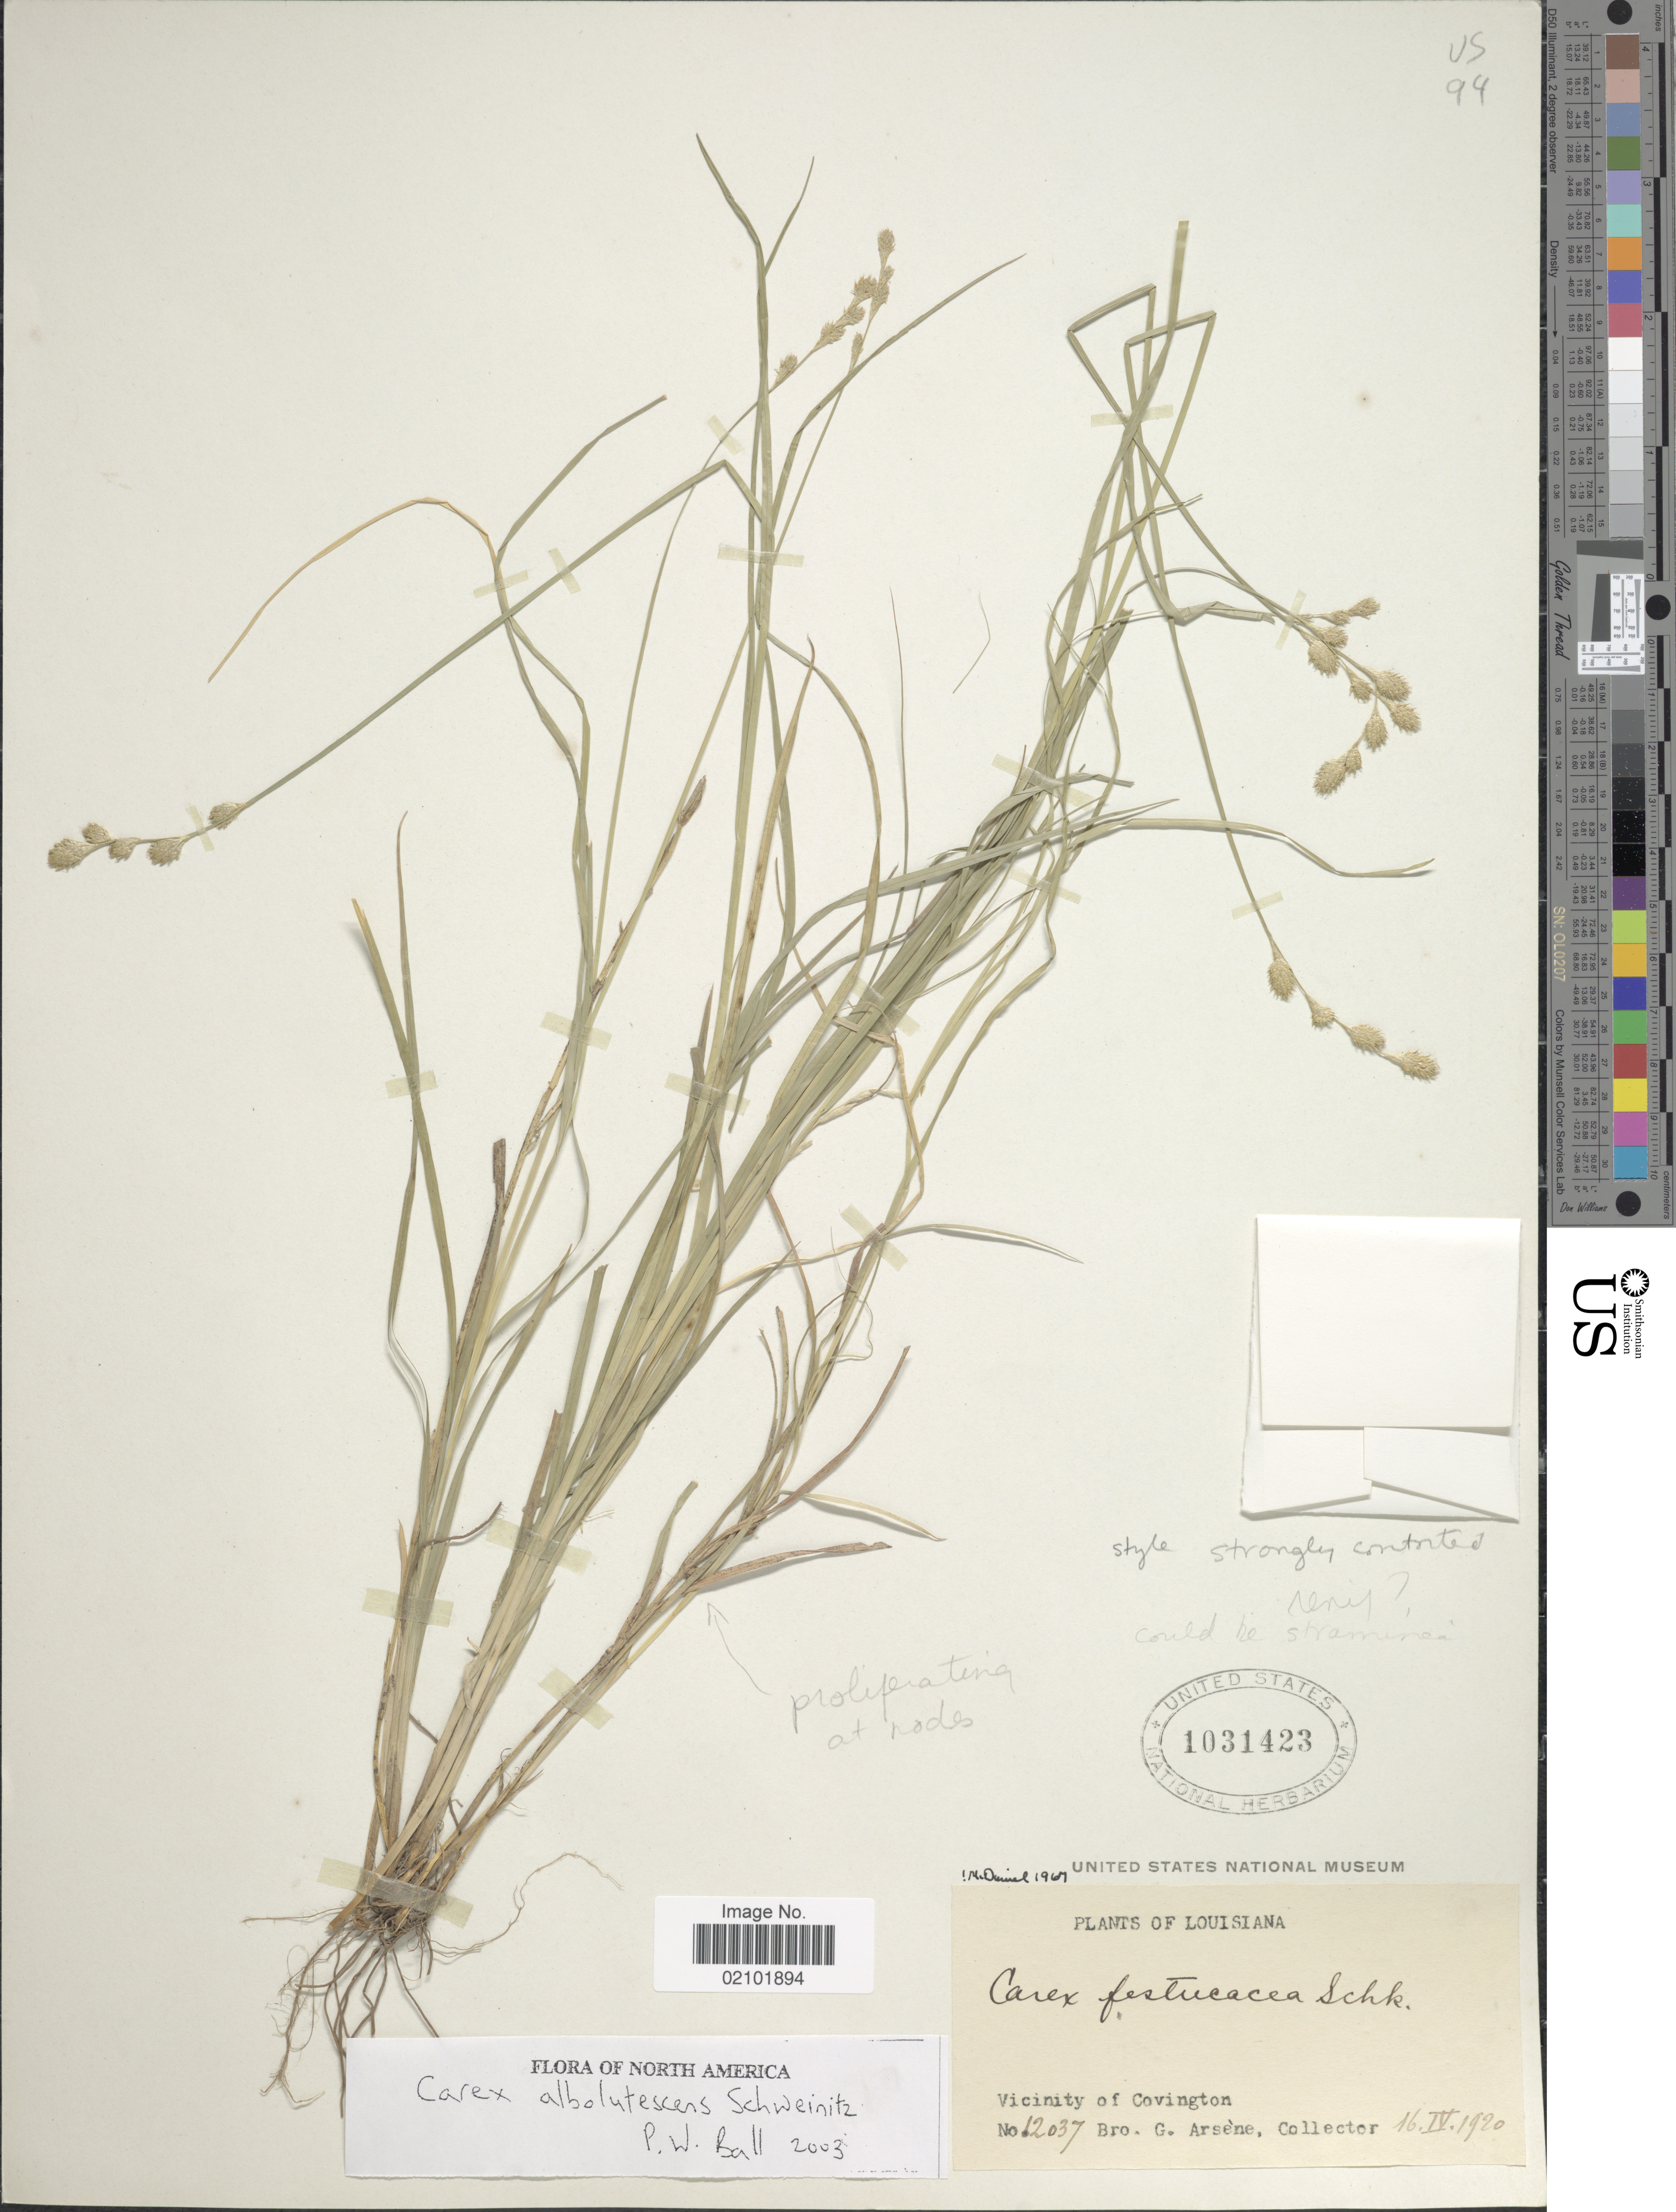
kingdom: Plantae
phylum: Tracheophyta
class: Liliopsida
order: Poales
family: Cyperaceae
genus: Carex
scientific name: Carex albolutescens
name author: Schwein.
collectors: Bro. G. Arsène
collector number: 12037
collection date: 1920-04-16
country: United States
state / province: Louisiana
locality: Vicinity of Covington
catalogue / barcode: US 1031423